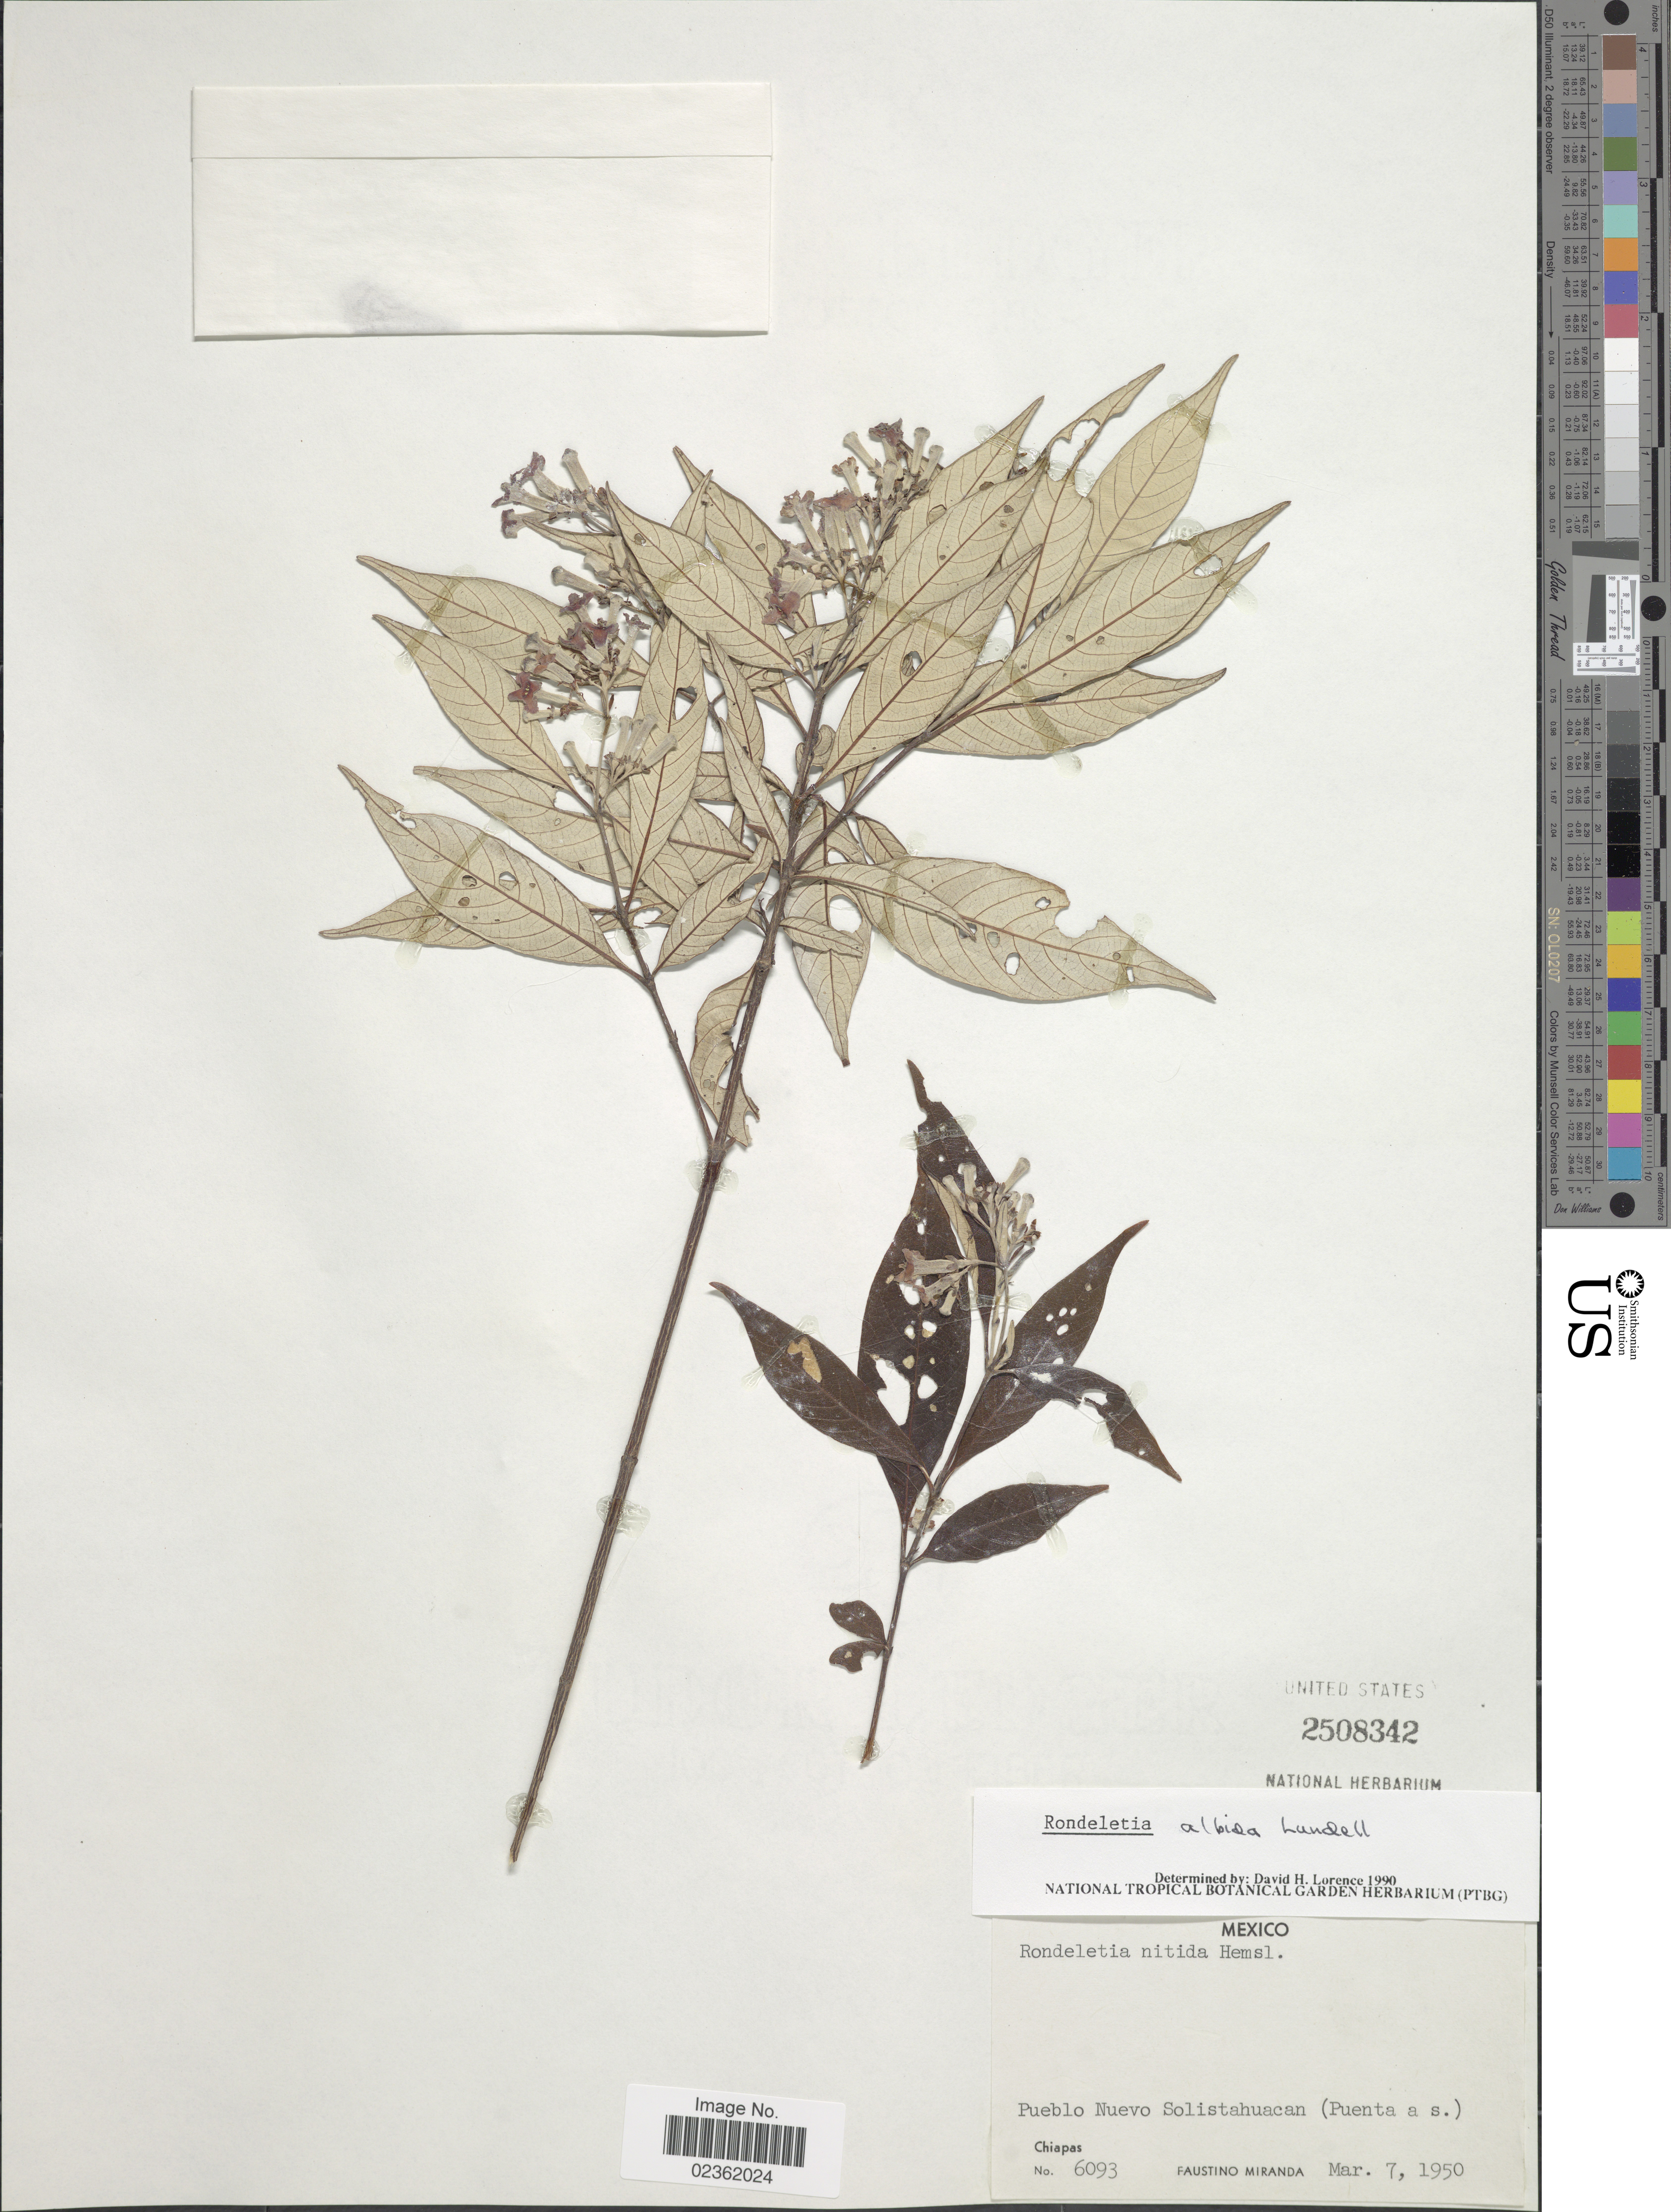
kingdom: Plantae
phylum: Tracheophyta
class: Magnoliopsida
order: Gentianales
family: Rubiaceae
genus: Rondeletia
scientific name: Rondeletia albida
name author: Lundell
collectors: F. Miranda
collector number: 6093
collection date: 1950-03-07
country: Mexico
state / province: Chiapas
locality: Pueblo Nuevo Solistahuacan (Puenta a s.)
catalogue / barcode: US 2508342